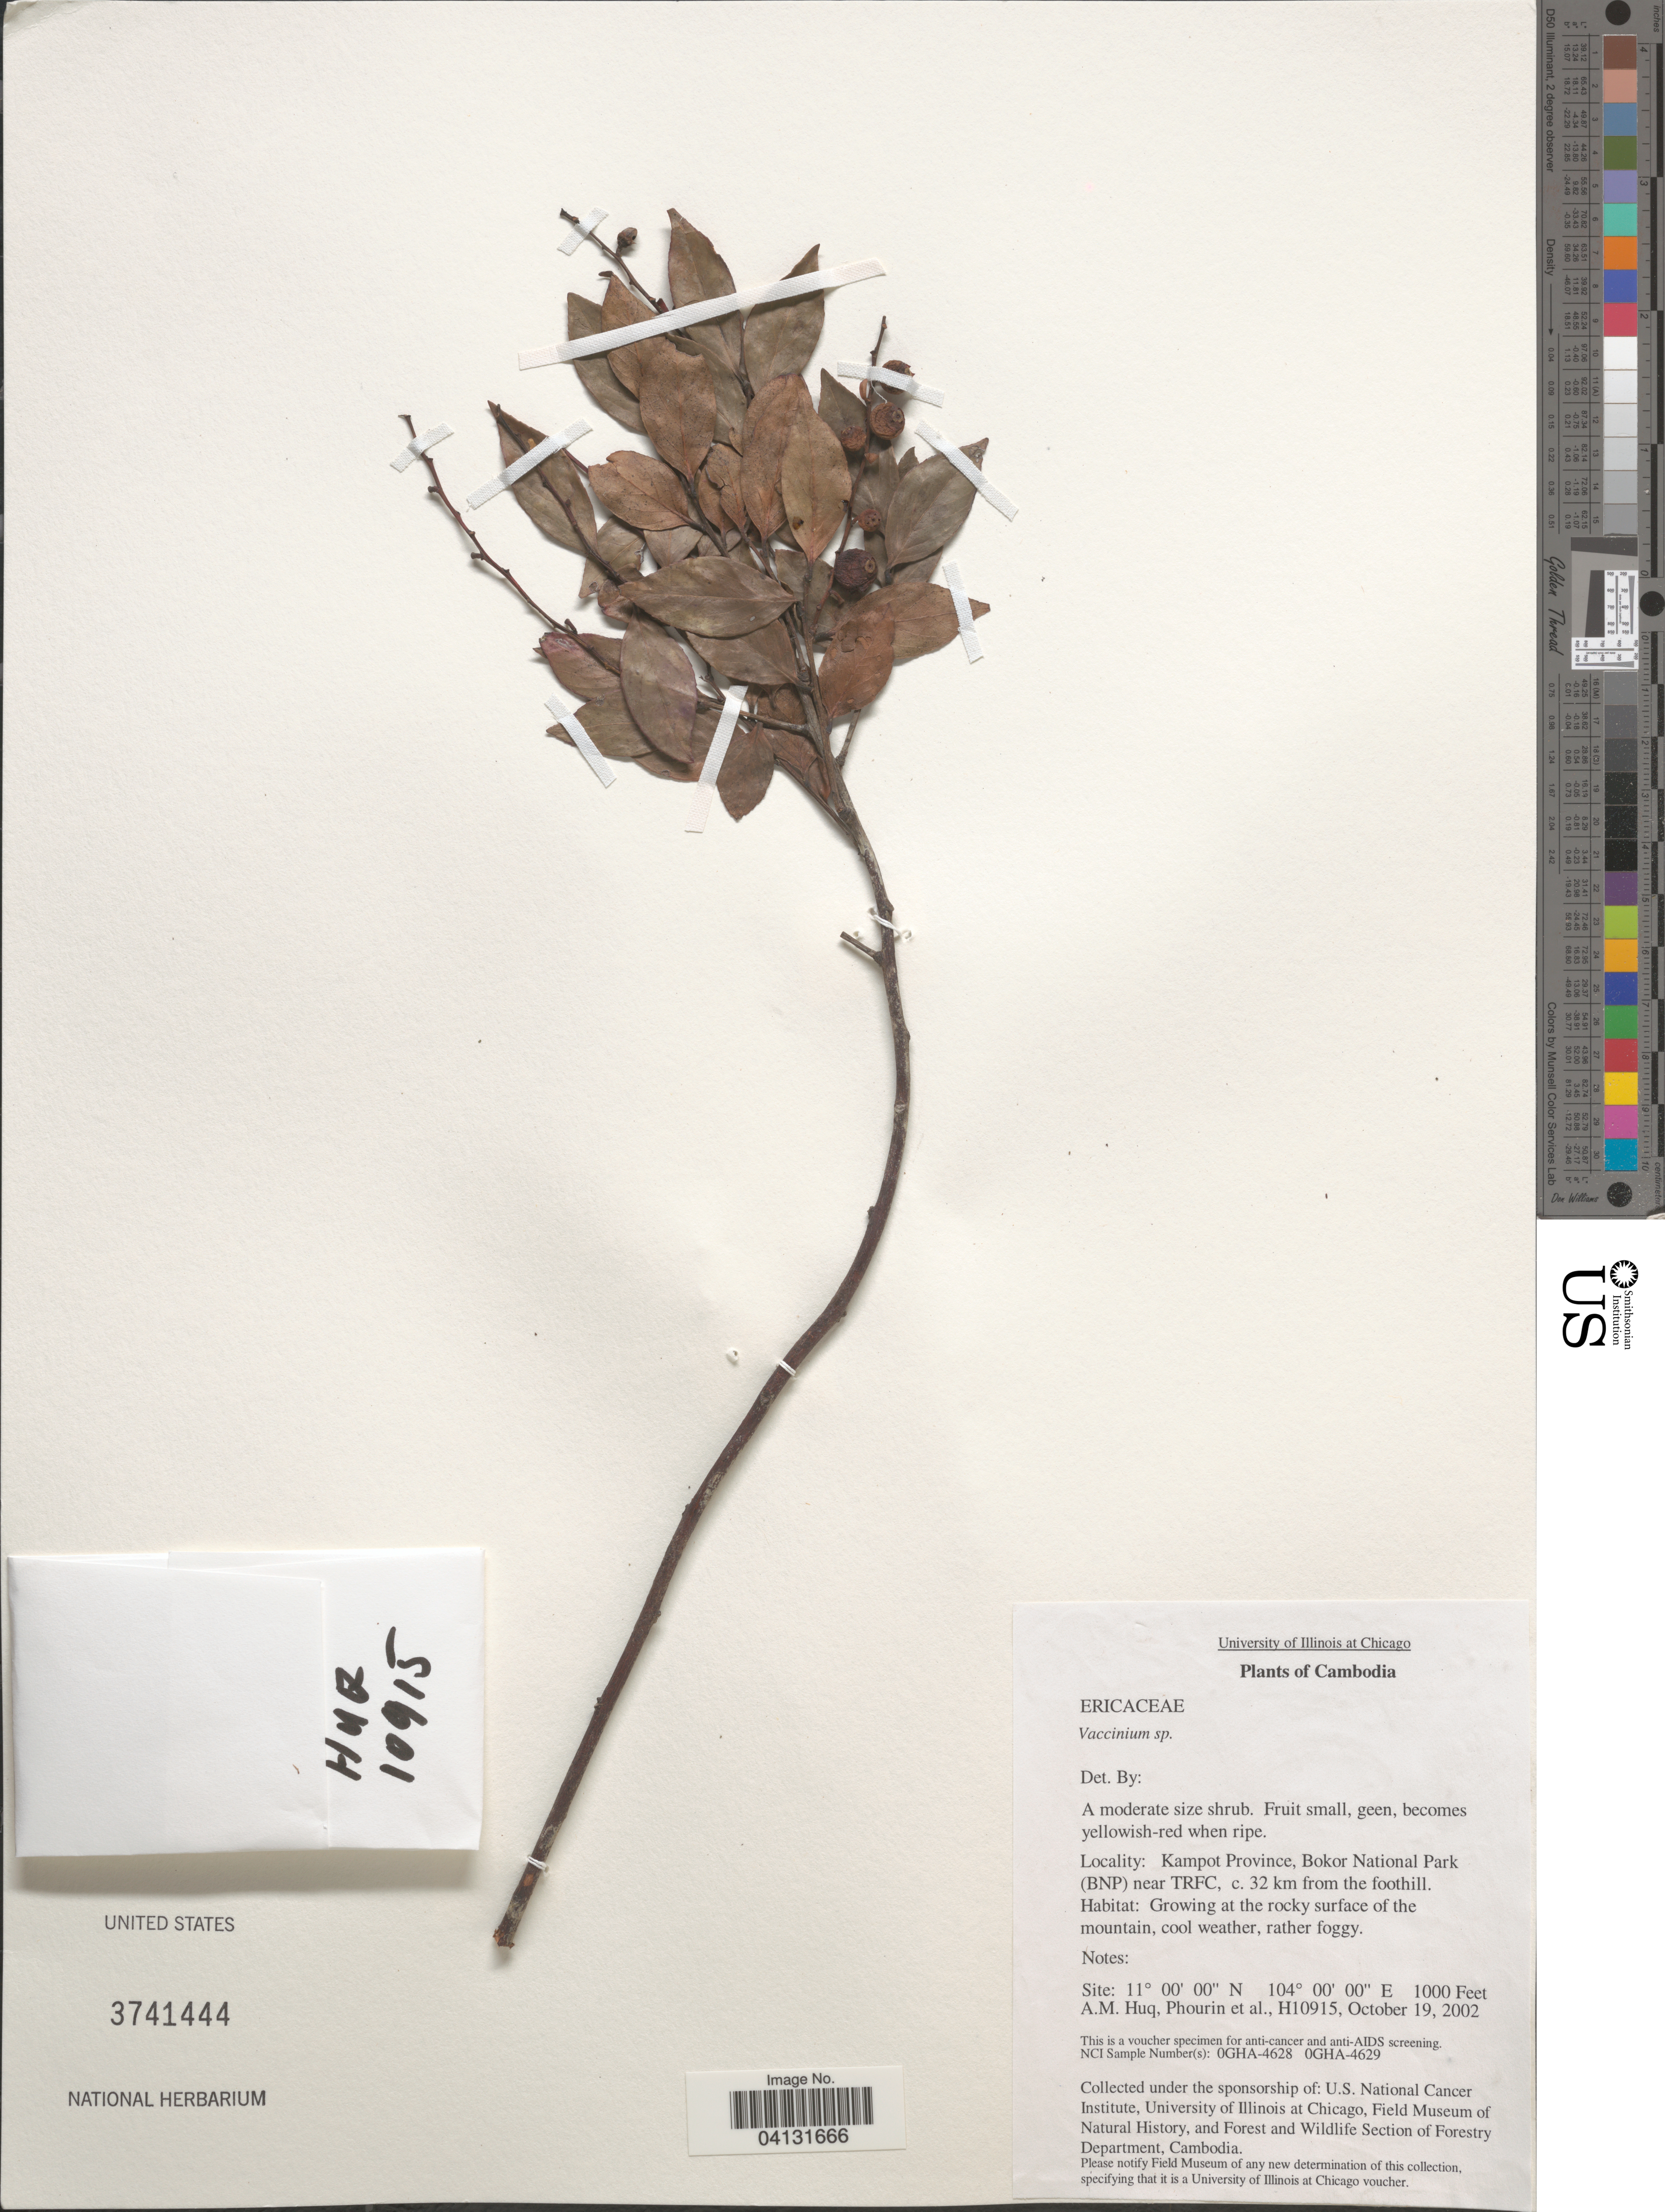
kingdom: Plantae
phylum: Tracheophyta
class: Magnoliopsida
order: Ericales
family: Ericaceae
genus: Vaccinium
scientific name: Vaccinium sp.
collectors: A. M. Huq, -- Phourin & et al.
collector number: H10915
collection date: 2002-10-19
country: Cambodia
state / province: Kâmpât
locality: Kampot Province, Bokor National Park (BNP) near TRFC, c. 32 km from the foothill.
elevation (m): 305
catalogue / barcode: US 3741444